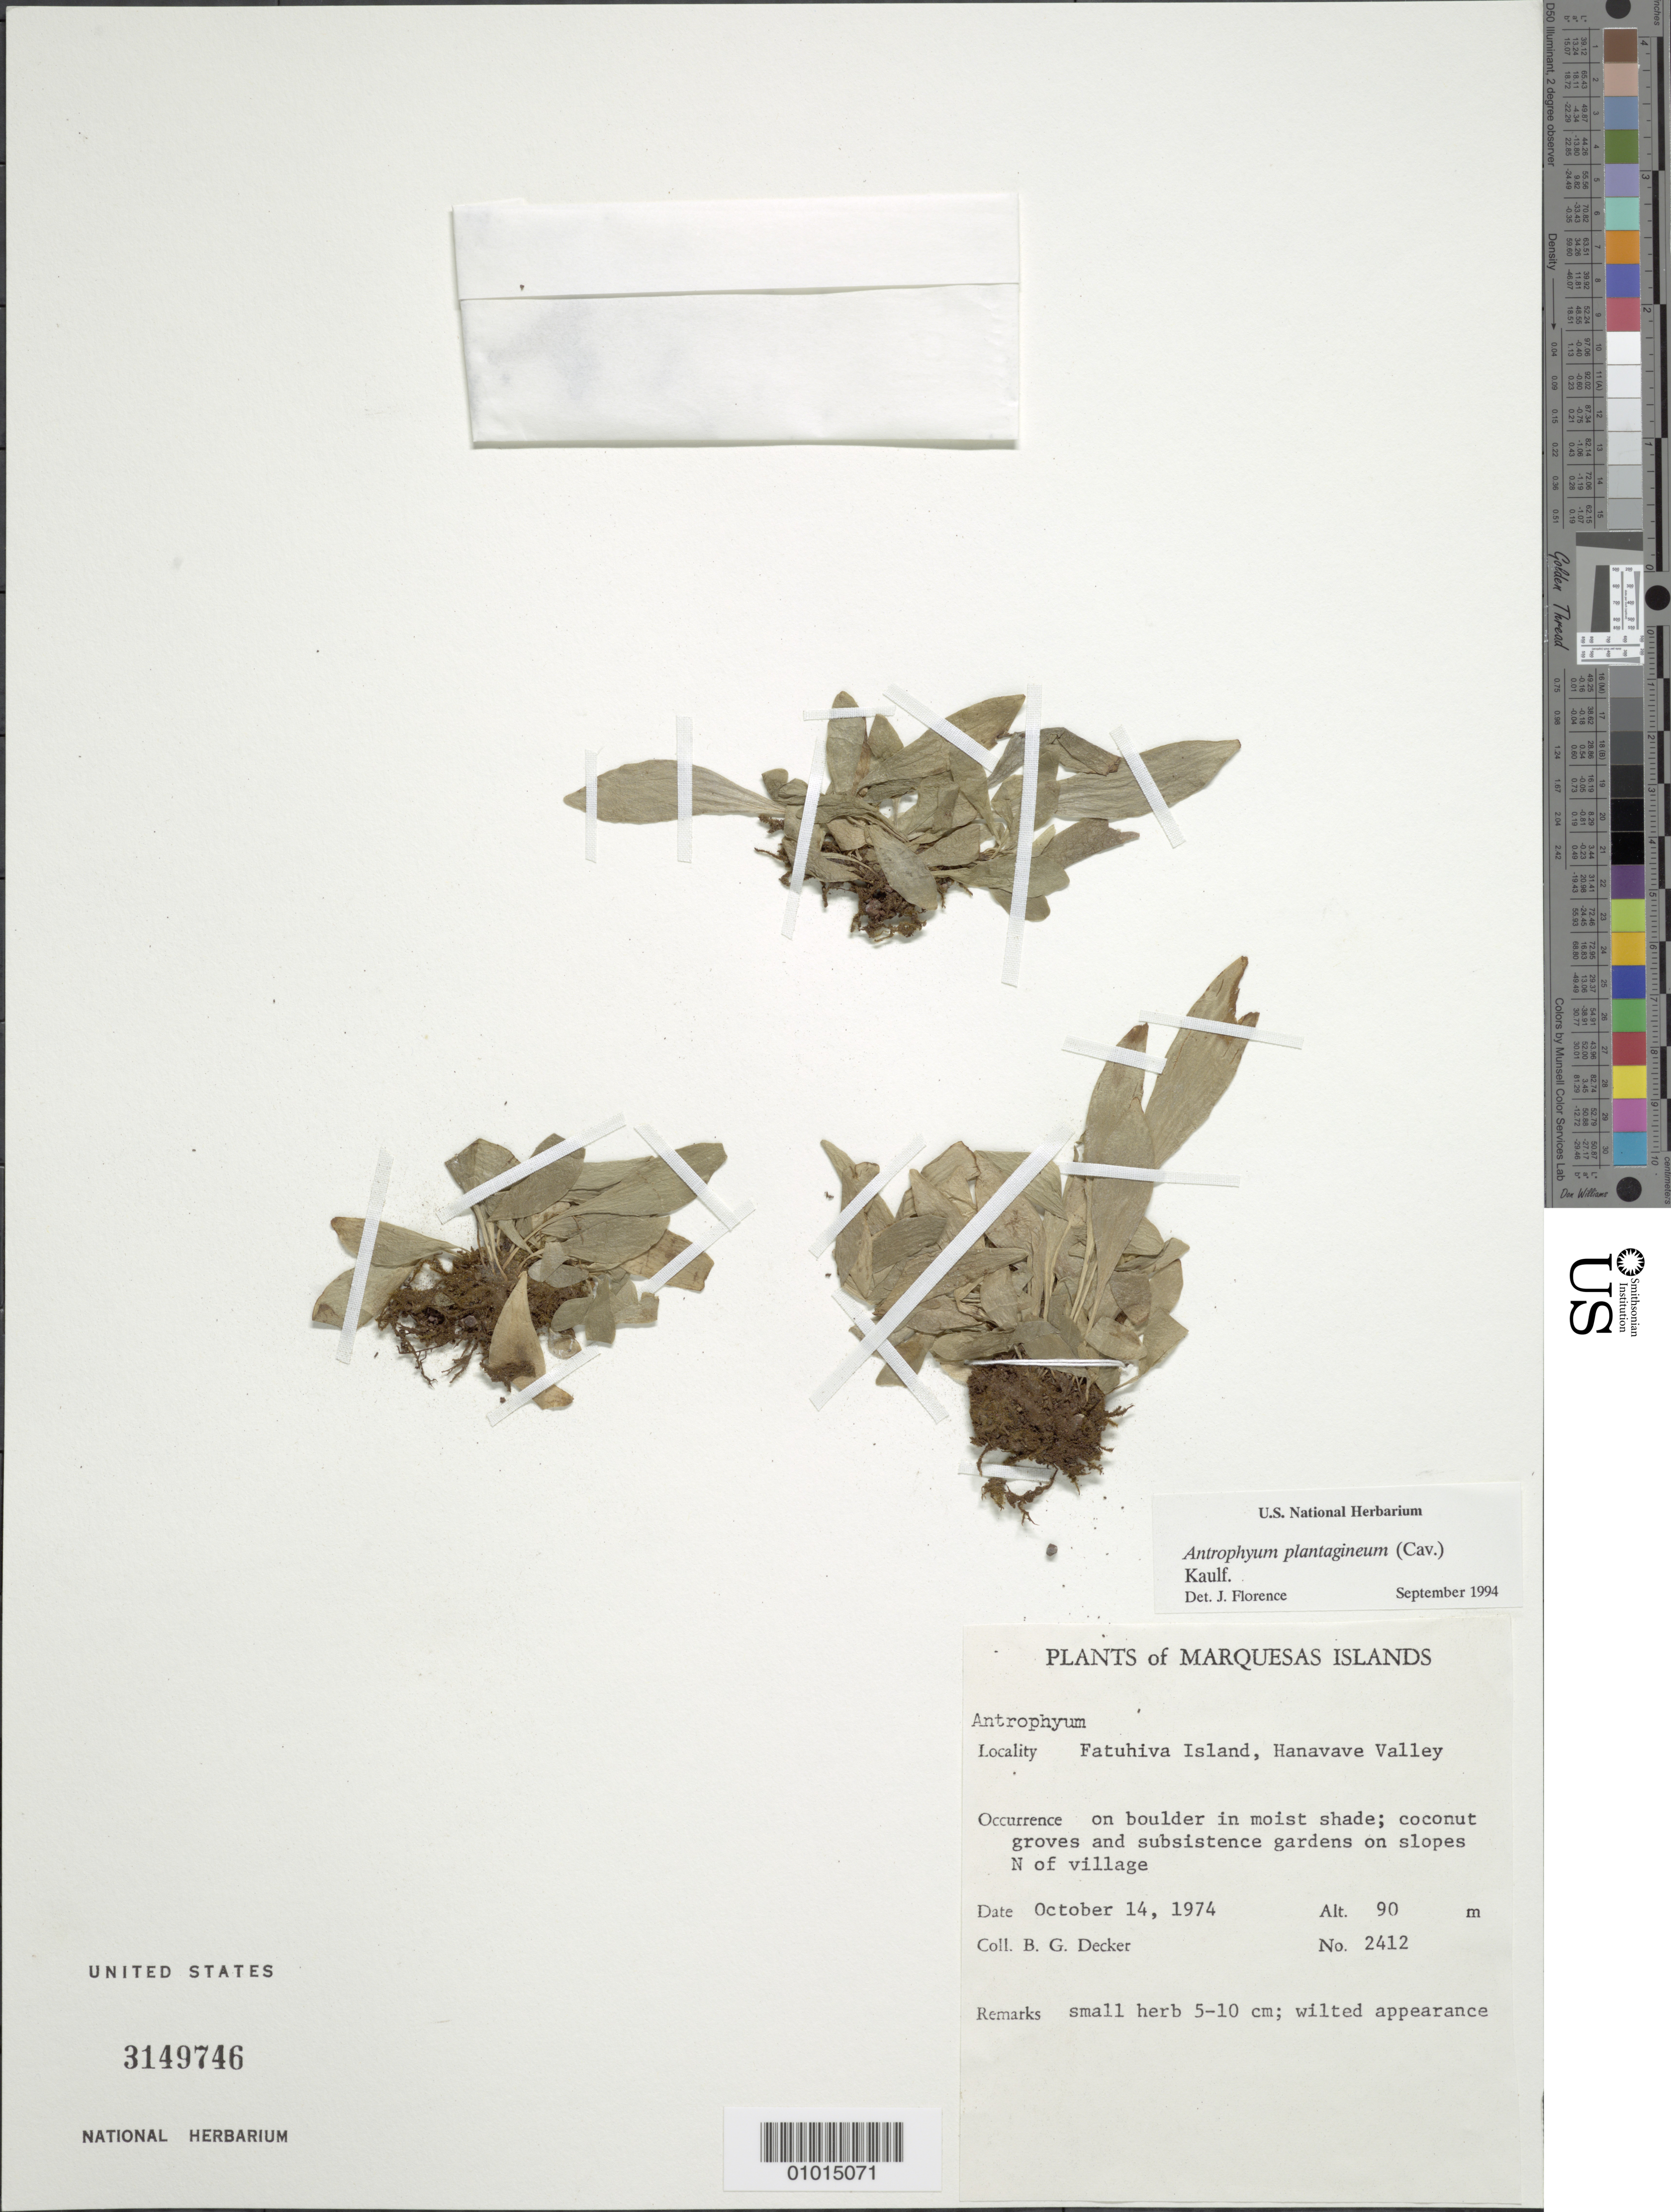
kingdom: Plantae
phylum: Tracheophyta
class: Polypodiopsida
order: Polypodiales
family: Pteridaceae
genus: Antrophyum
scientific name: Antrophyum plantagineum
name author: (Cav.) Kaulf.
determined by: Florence, J.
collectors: B. G. Decker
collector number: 2412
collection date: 1974-10-14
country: French Polynesia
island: Fatu Hiva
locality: Hanavave Valley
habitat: On boulder in moist shade; coconut groves and subsistence gardens on slopes N of village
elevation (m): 90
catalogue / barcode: US 3149746